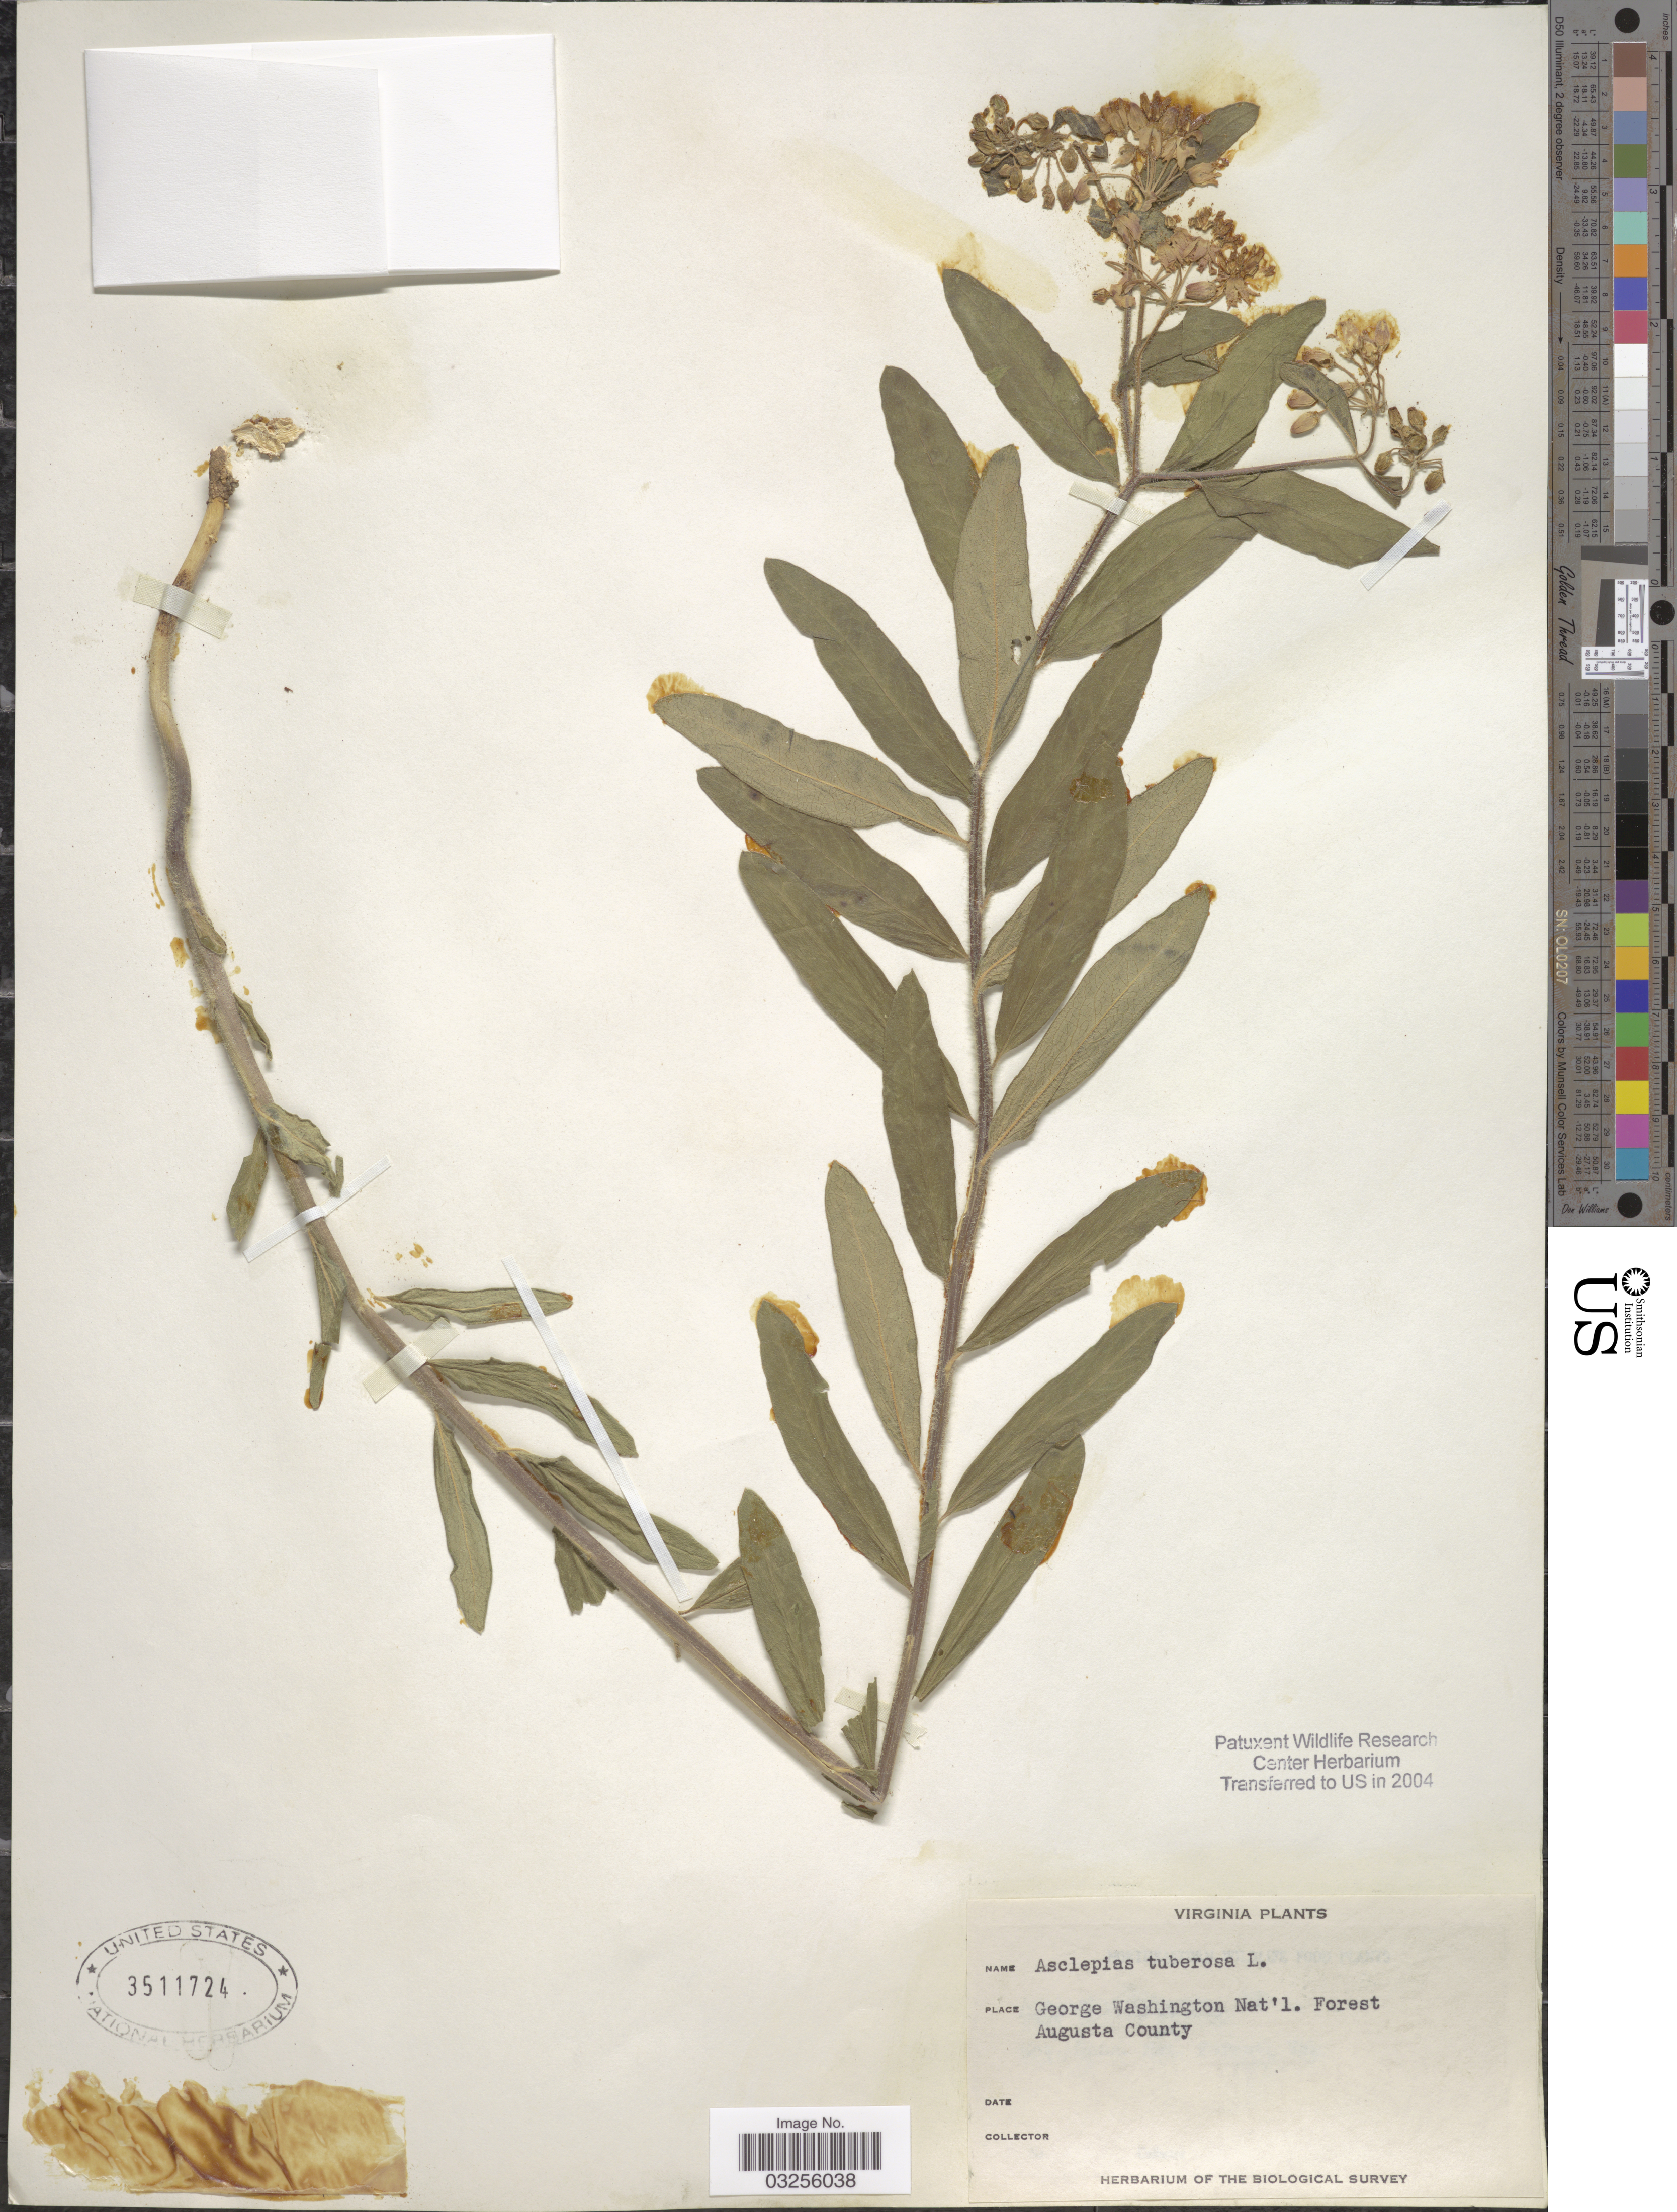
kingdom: Plantae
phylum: Tracheophyta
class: Magnoliopsida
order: Gentianales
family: Apocynaceae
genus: Asclepias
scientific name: Asclepias tuberosa subsp. tuberosa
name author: L.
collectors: ex herb. of the Biological Survey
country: United States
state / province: Virginia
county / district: Augusta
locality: George Washington Nat'l. Forest Augusta County.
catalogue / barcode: US 3511724